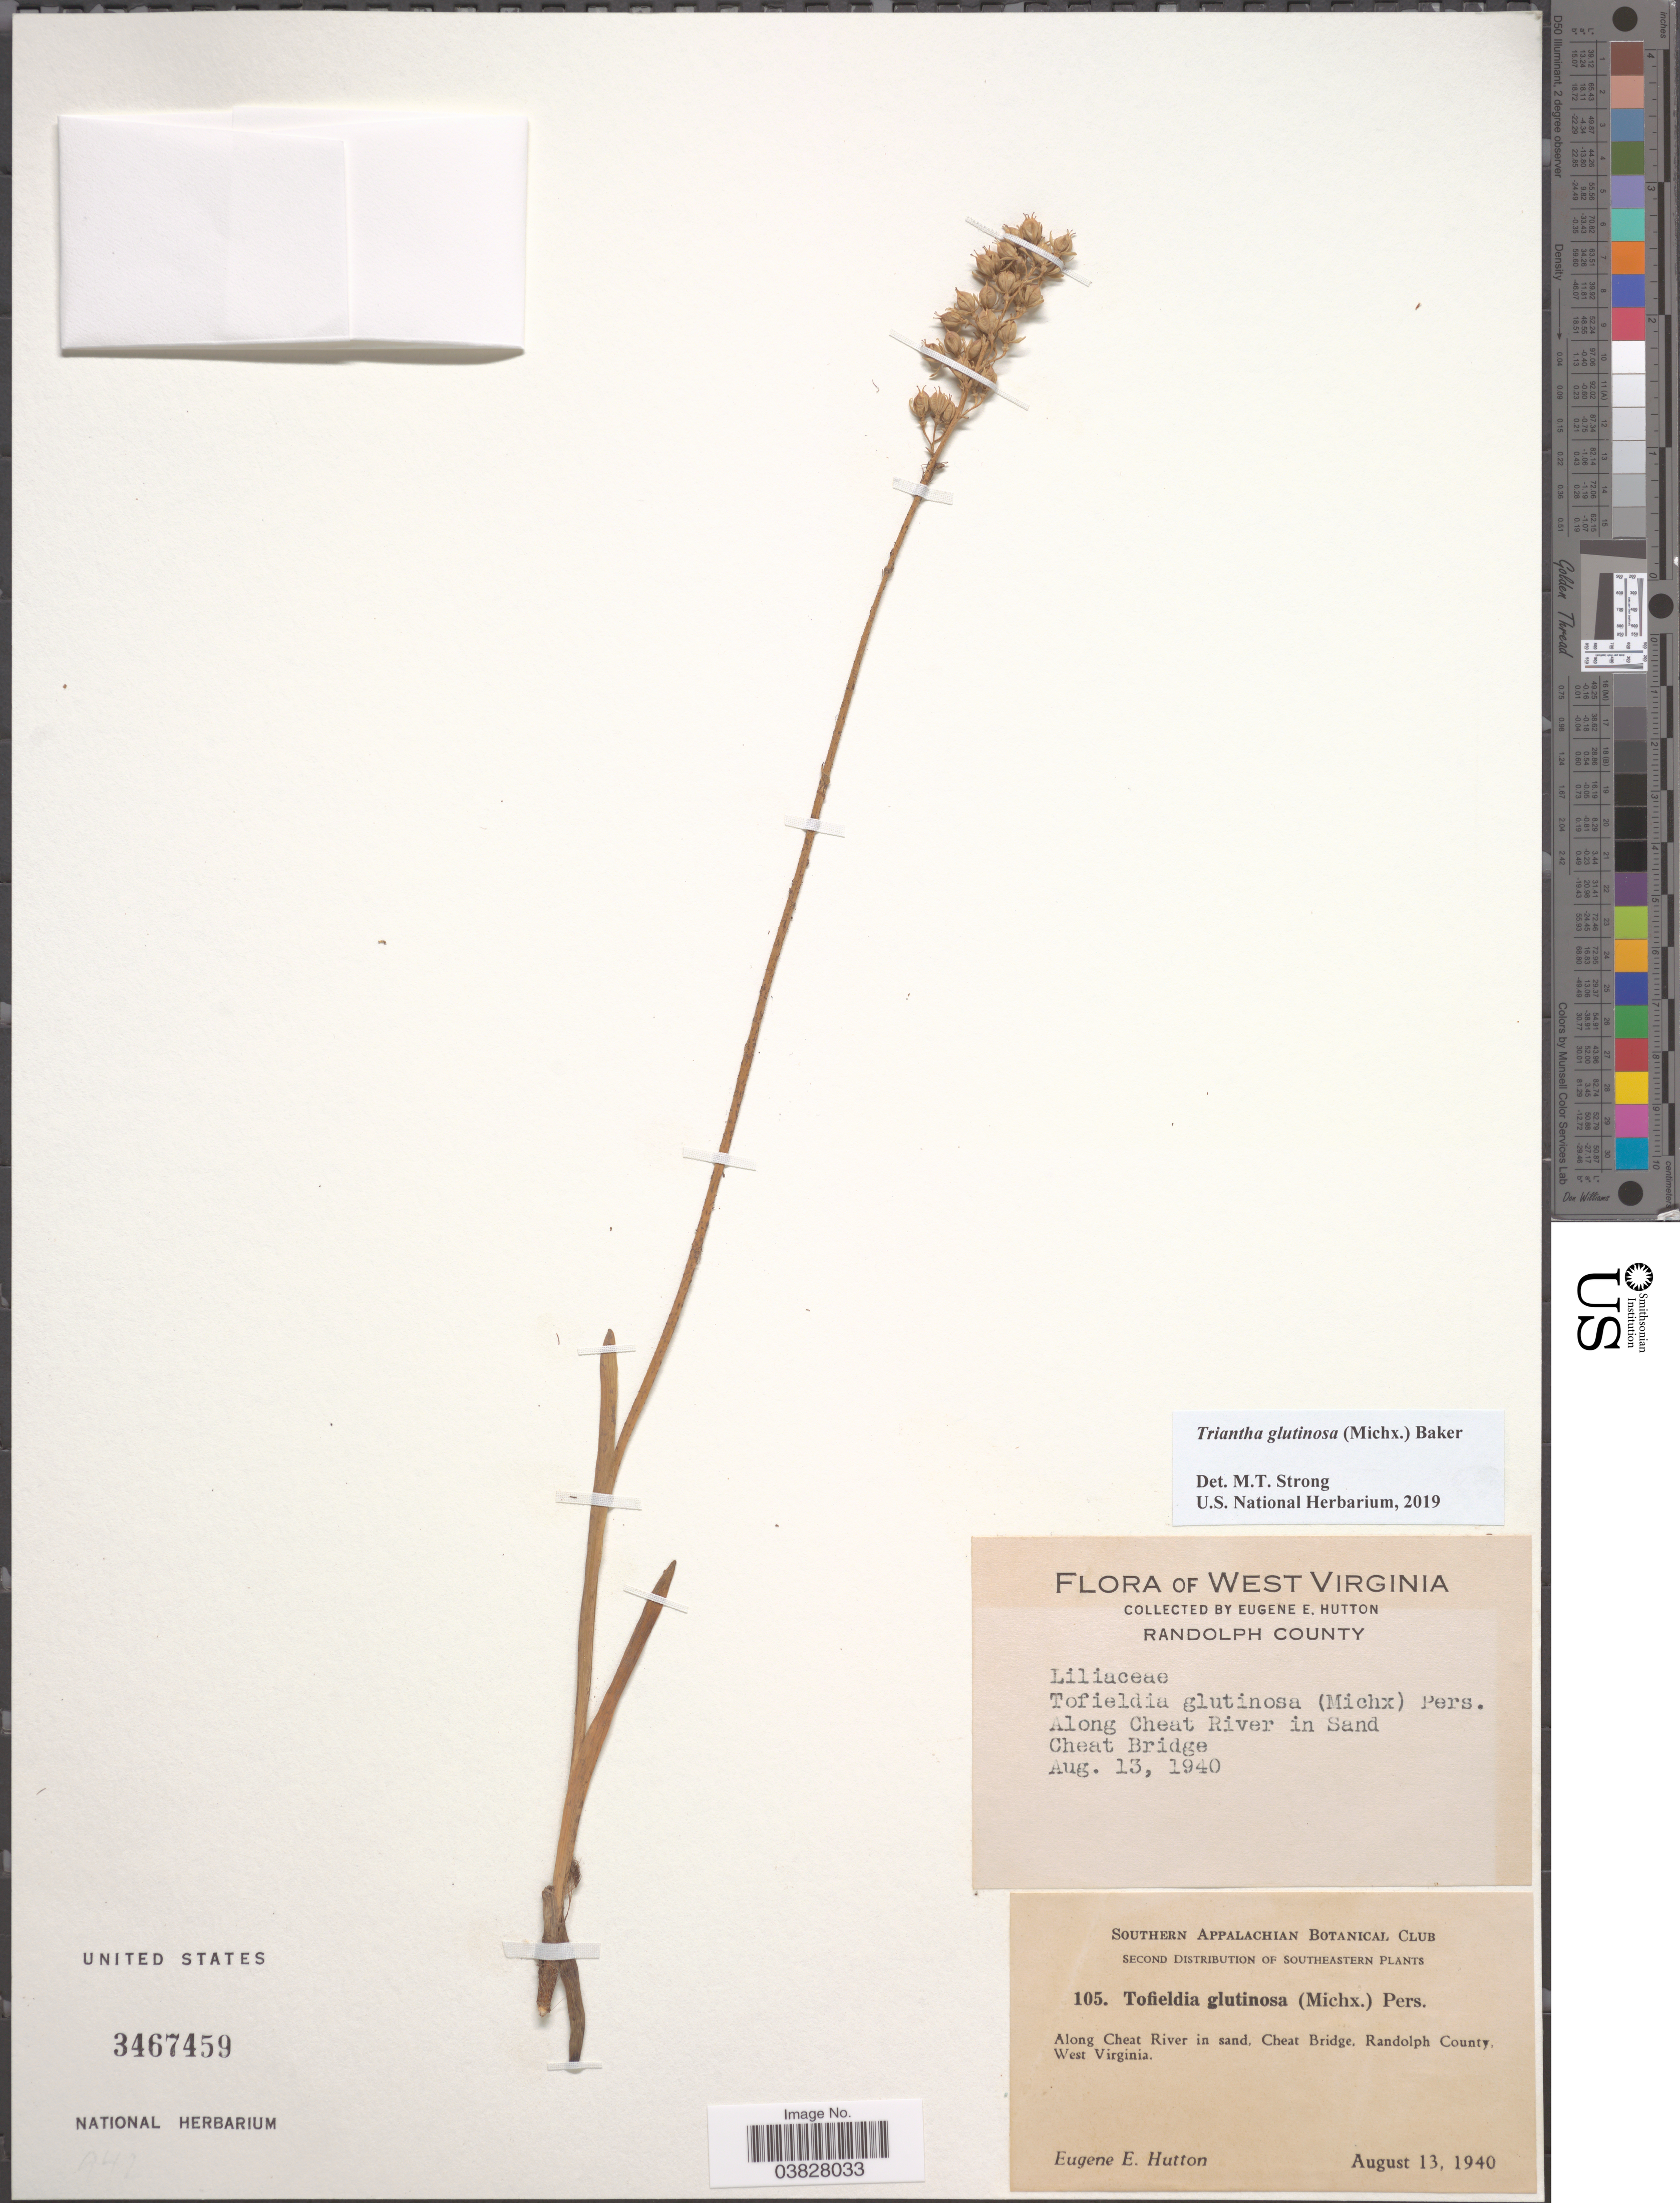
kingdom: Plantae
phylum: Tracheophyta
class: Liliopsida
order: Alismatales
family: Tofieldiaceae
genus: Triantha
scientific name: Triantha glutinosa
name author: (Michx.) Baker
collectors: E. Hutton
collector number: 105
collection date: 1940-08-13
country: United States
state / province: West Virginia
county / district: Randolph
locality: Randolph County. Along Cheat River in Sand. Cheat Bridge. Southeastern.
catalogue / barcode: US 3467459